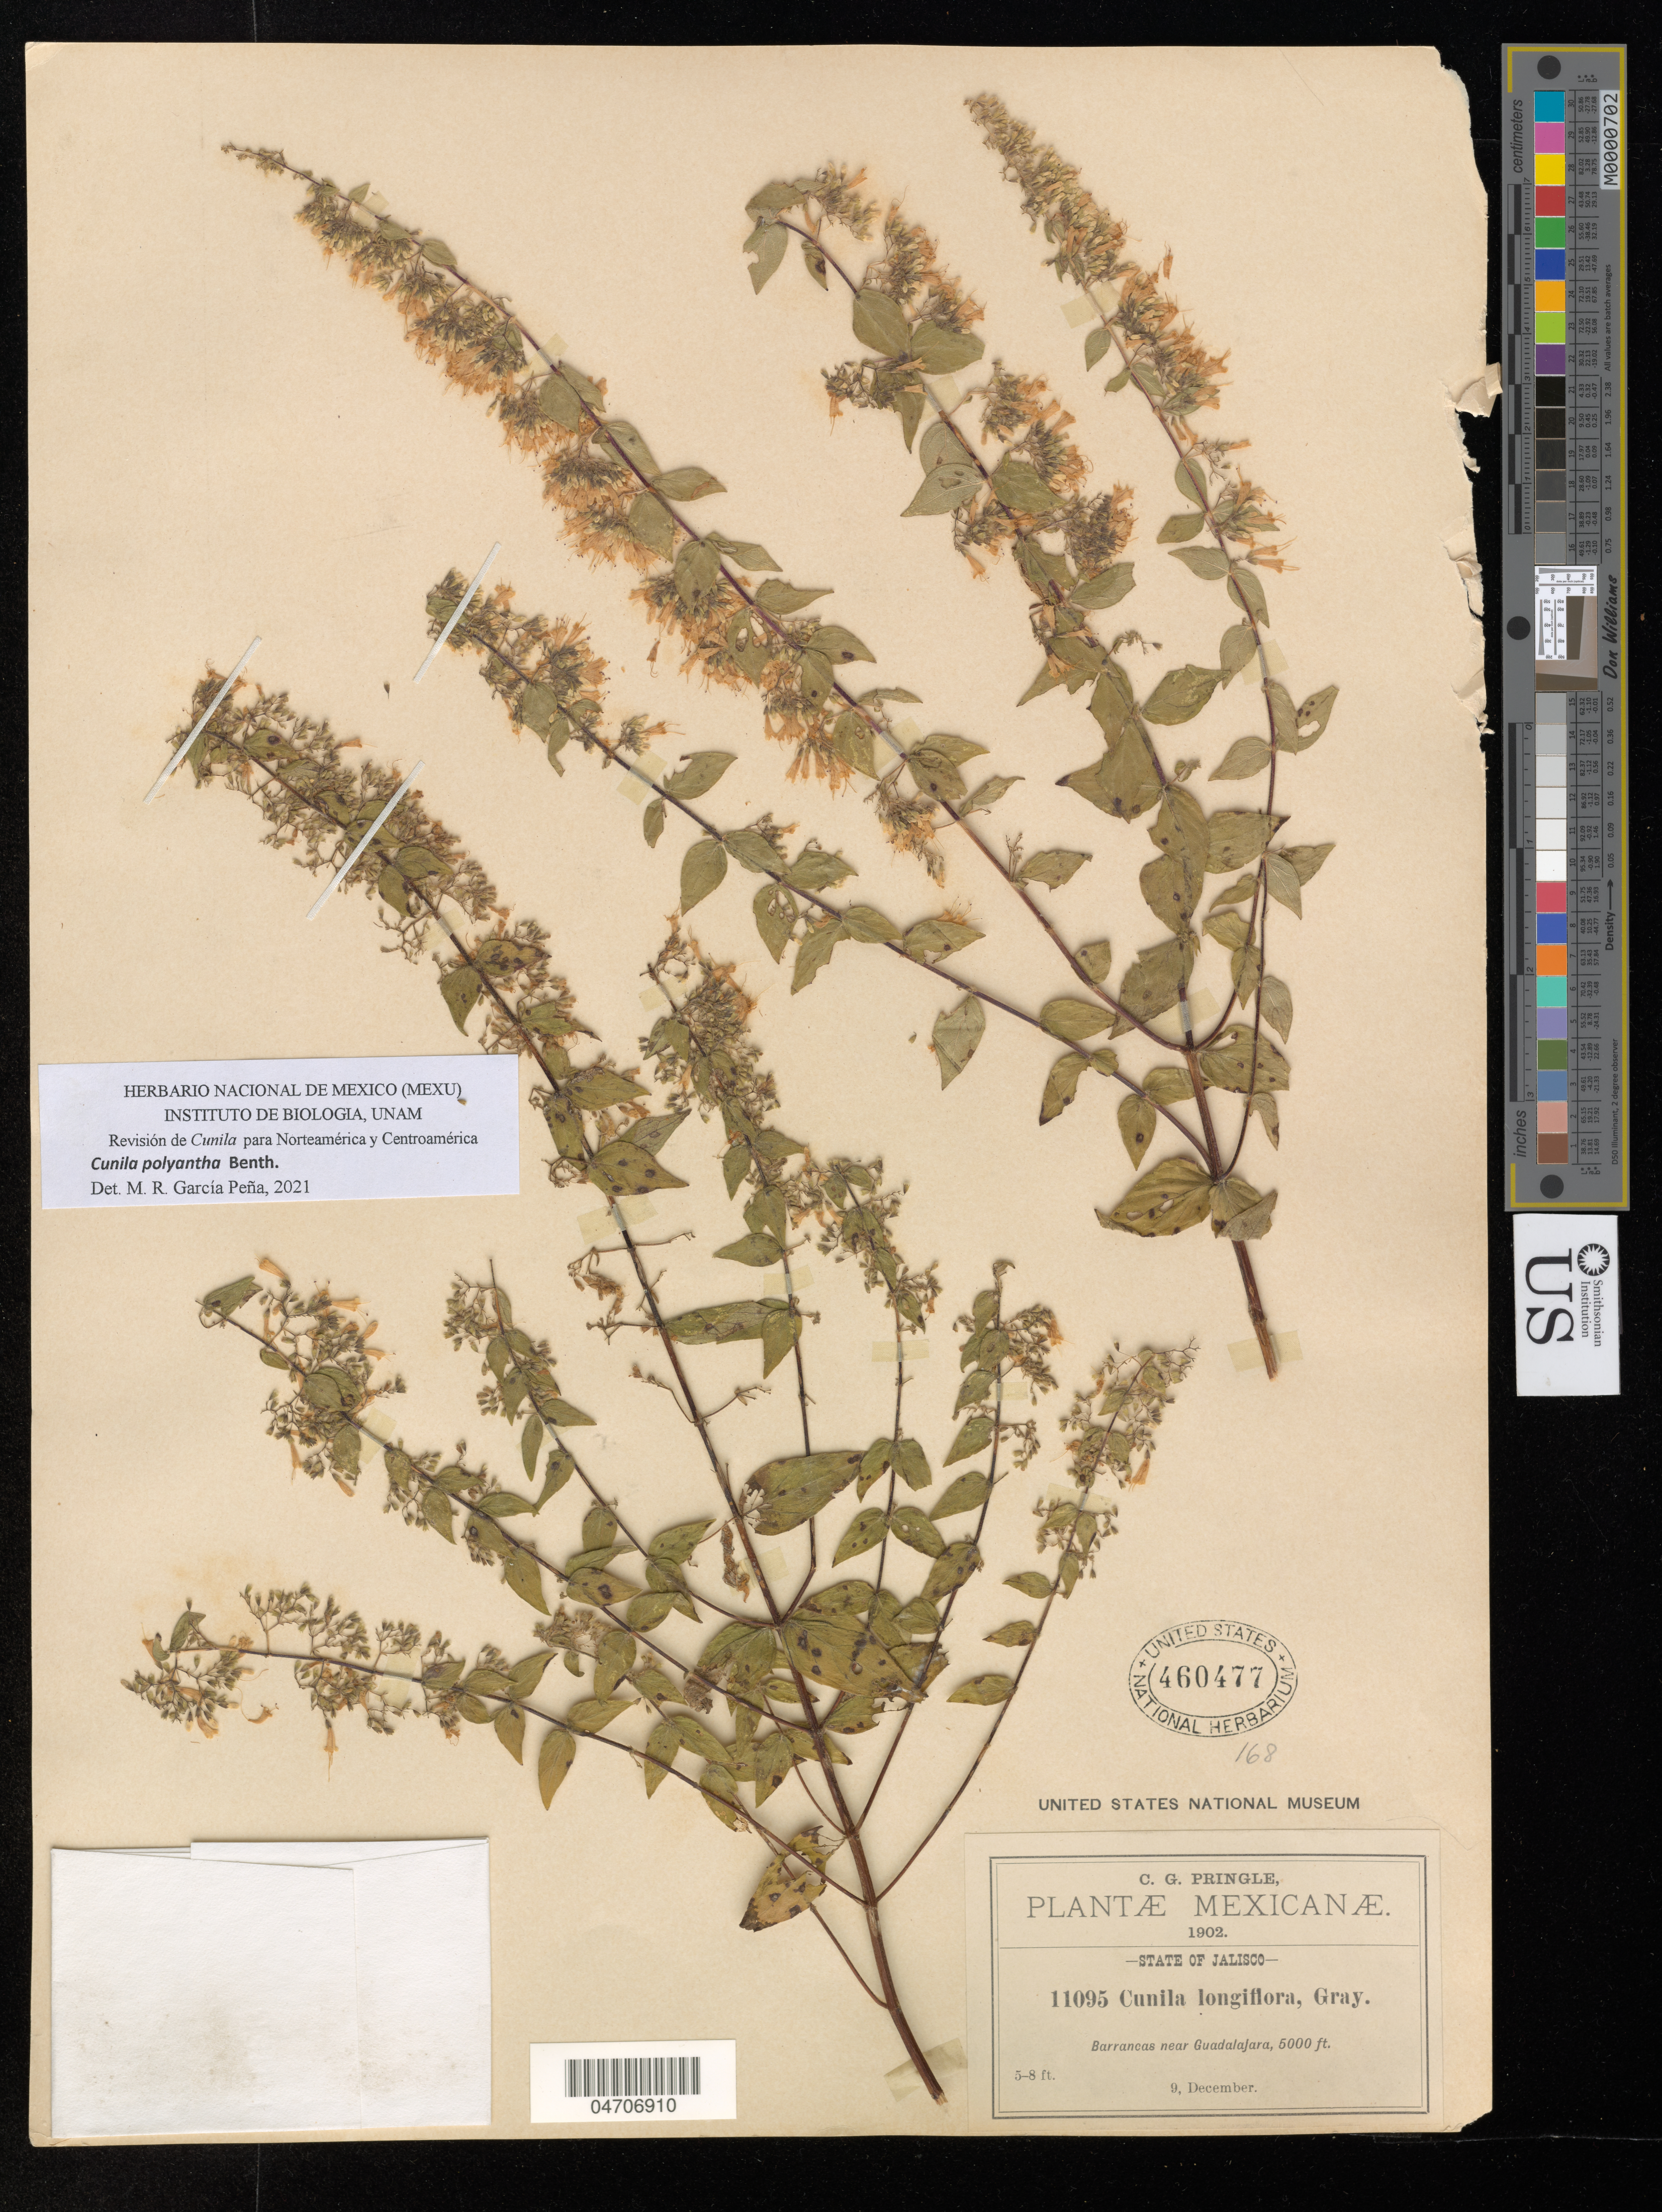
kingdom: Plantae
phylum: Tracheophyta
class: Magnoliopsida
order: Lamiales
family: Lamiaceae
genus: Cunila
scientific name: Cunila polyantha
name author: Benth.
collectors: C. G. Pringle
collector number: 11095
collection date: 1902-12-09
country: Mexico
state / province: Jalisco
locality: Barrancas near Guadalajara.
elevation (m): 1524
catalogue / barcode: US 460477